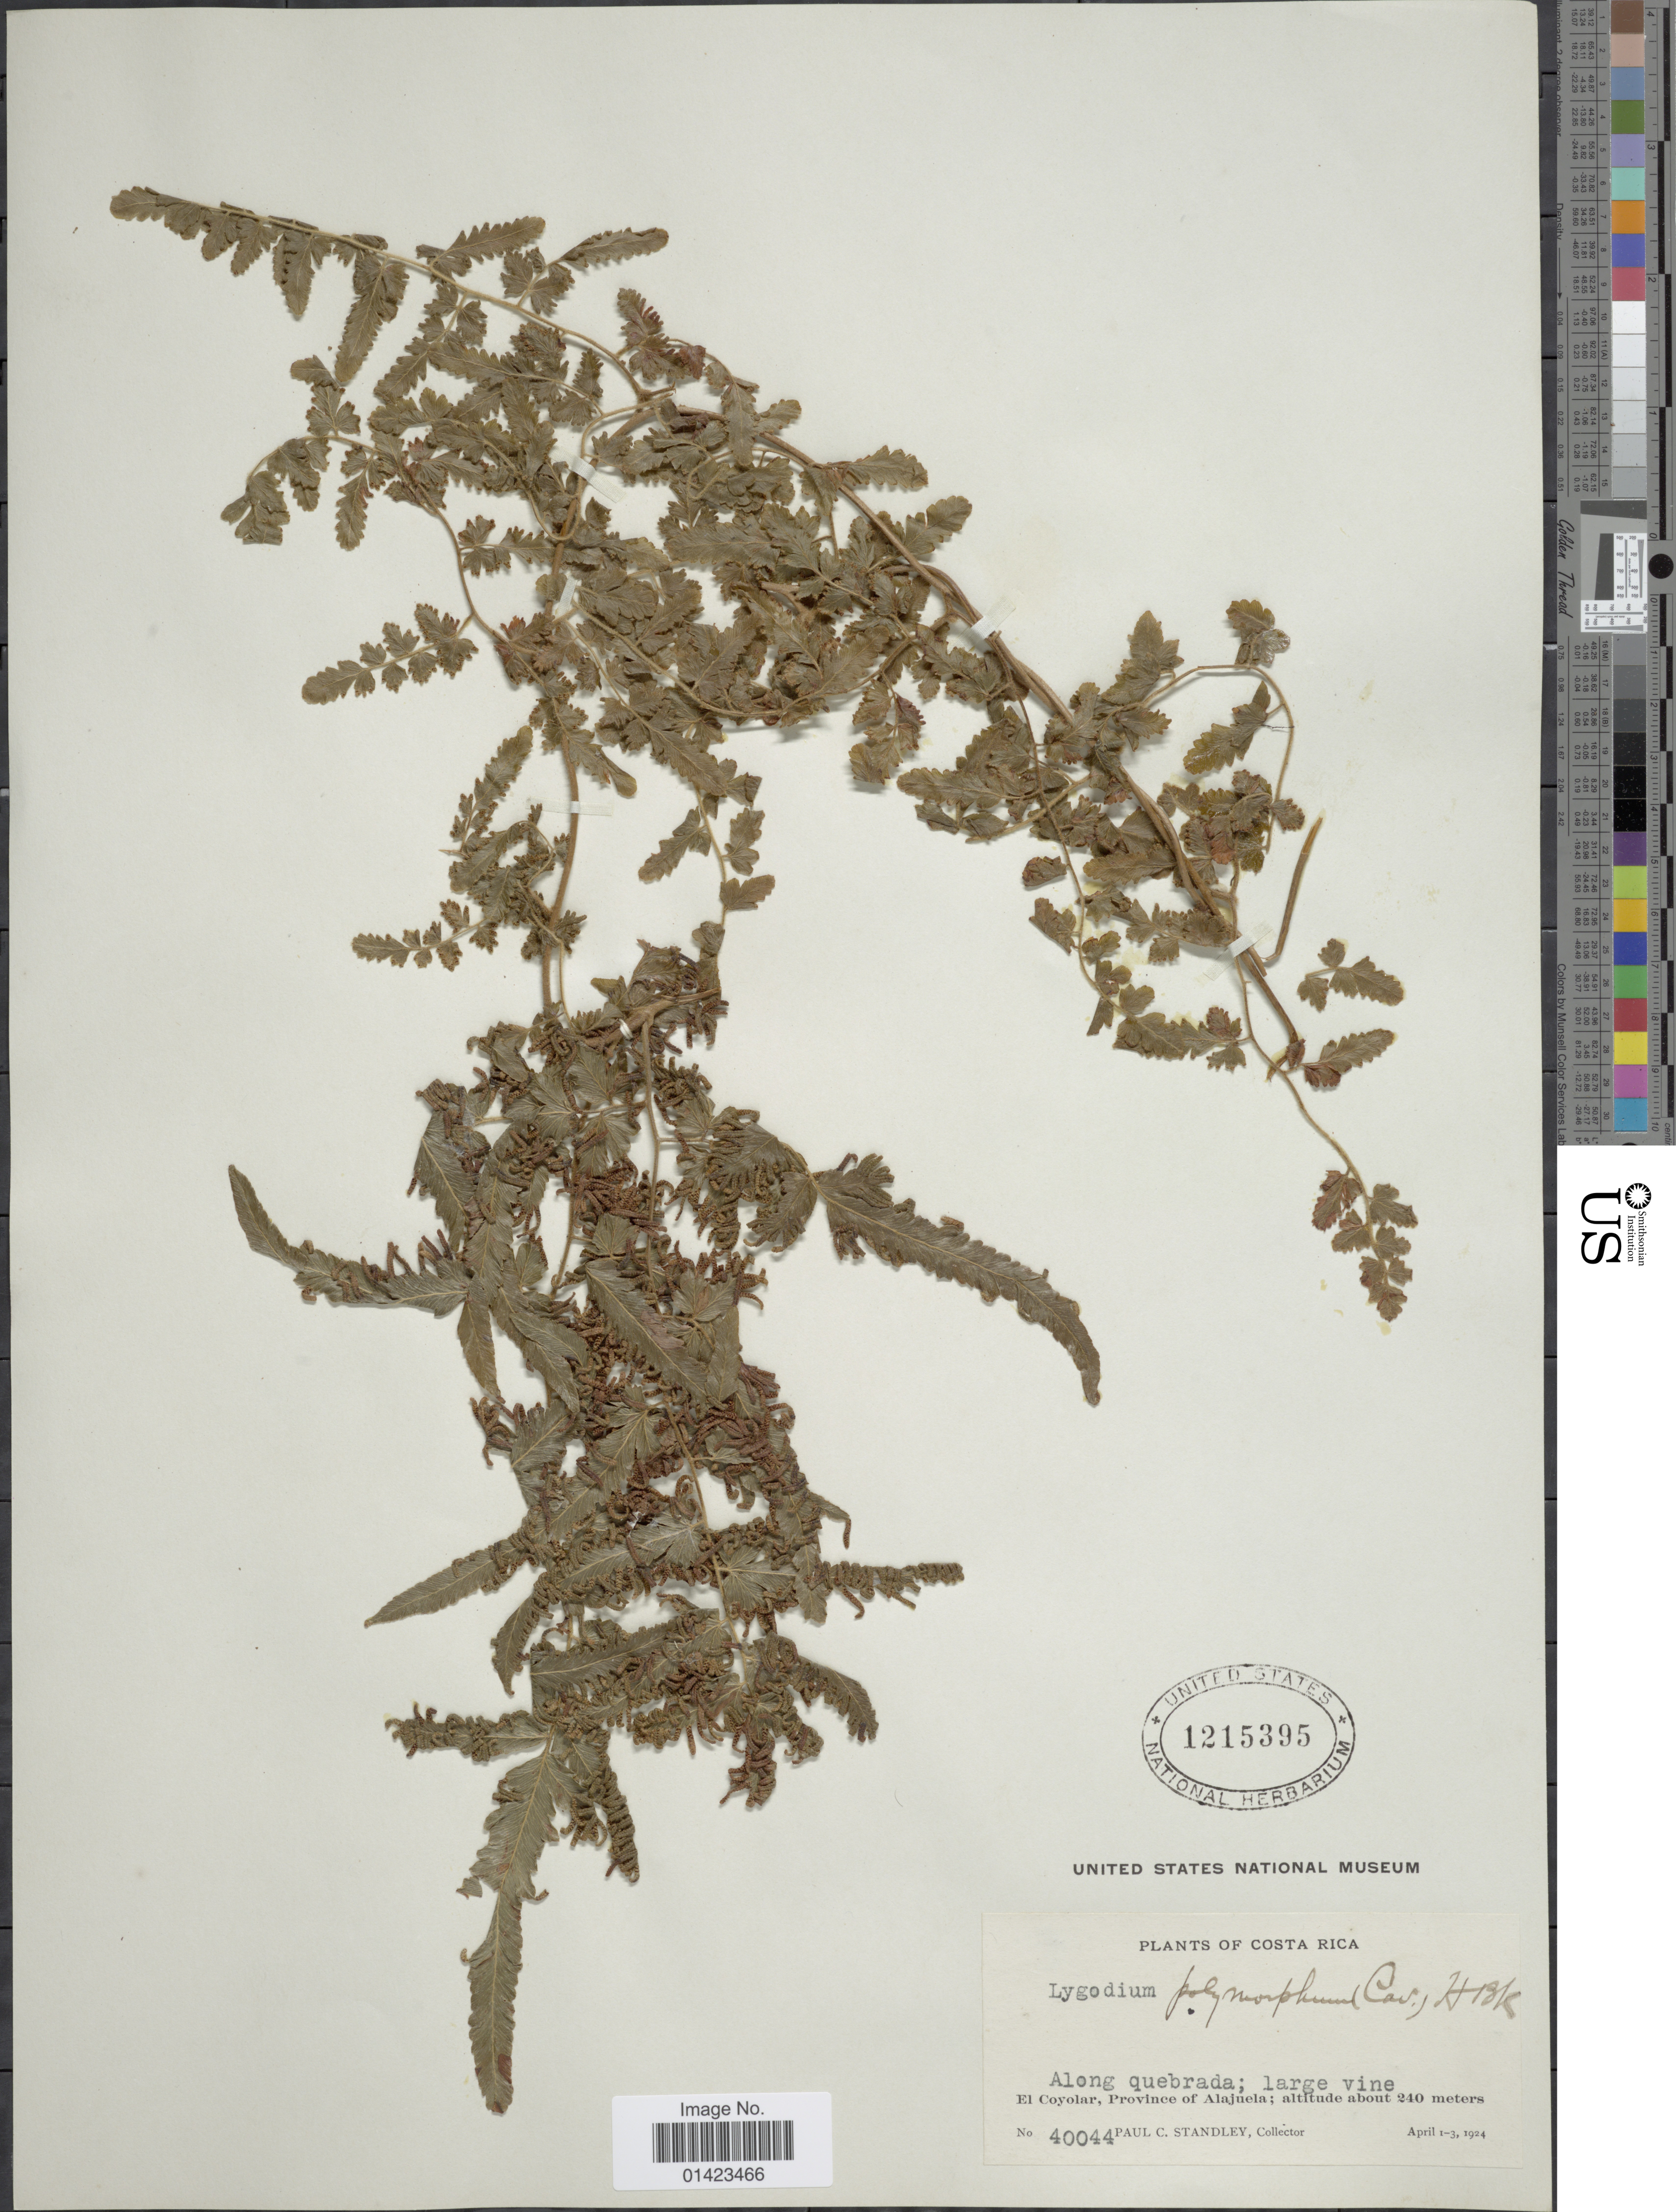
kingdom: Plantae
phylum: Tracheophyta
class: Polypodiopsida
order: Schizaeales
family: Lygodiaceae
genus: Lygodium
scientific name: Lygodium venustum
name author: Sw.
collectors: P. C. Standley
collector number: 40044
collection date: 1924-04-01/1924-04-03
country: Costa Rica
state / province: Alajuela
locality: Along quebrada, El Coyolar, province of Alajuela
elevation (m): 240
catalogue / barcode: US 1215395